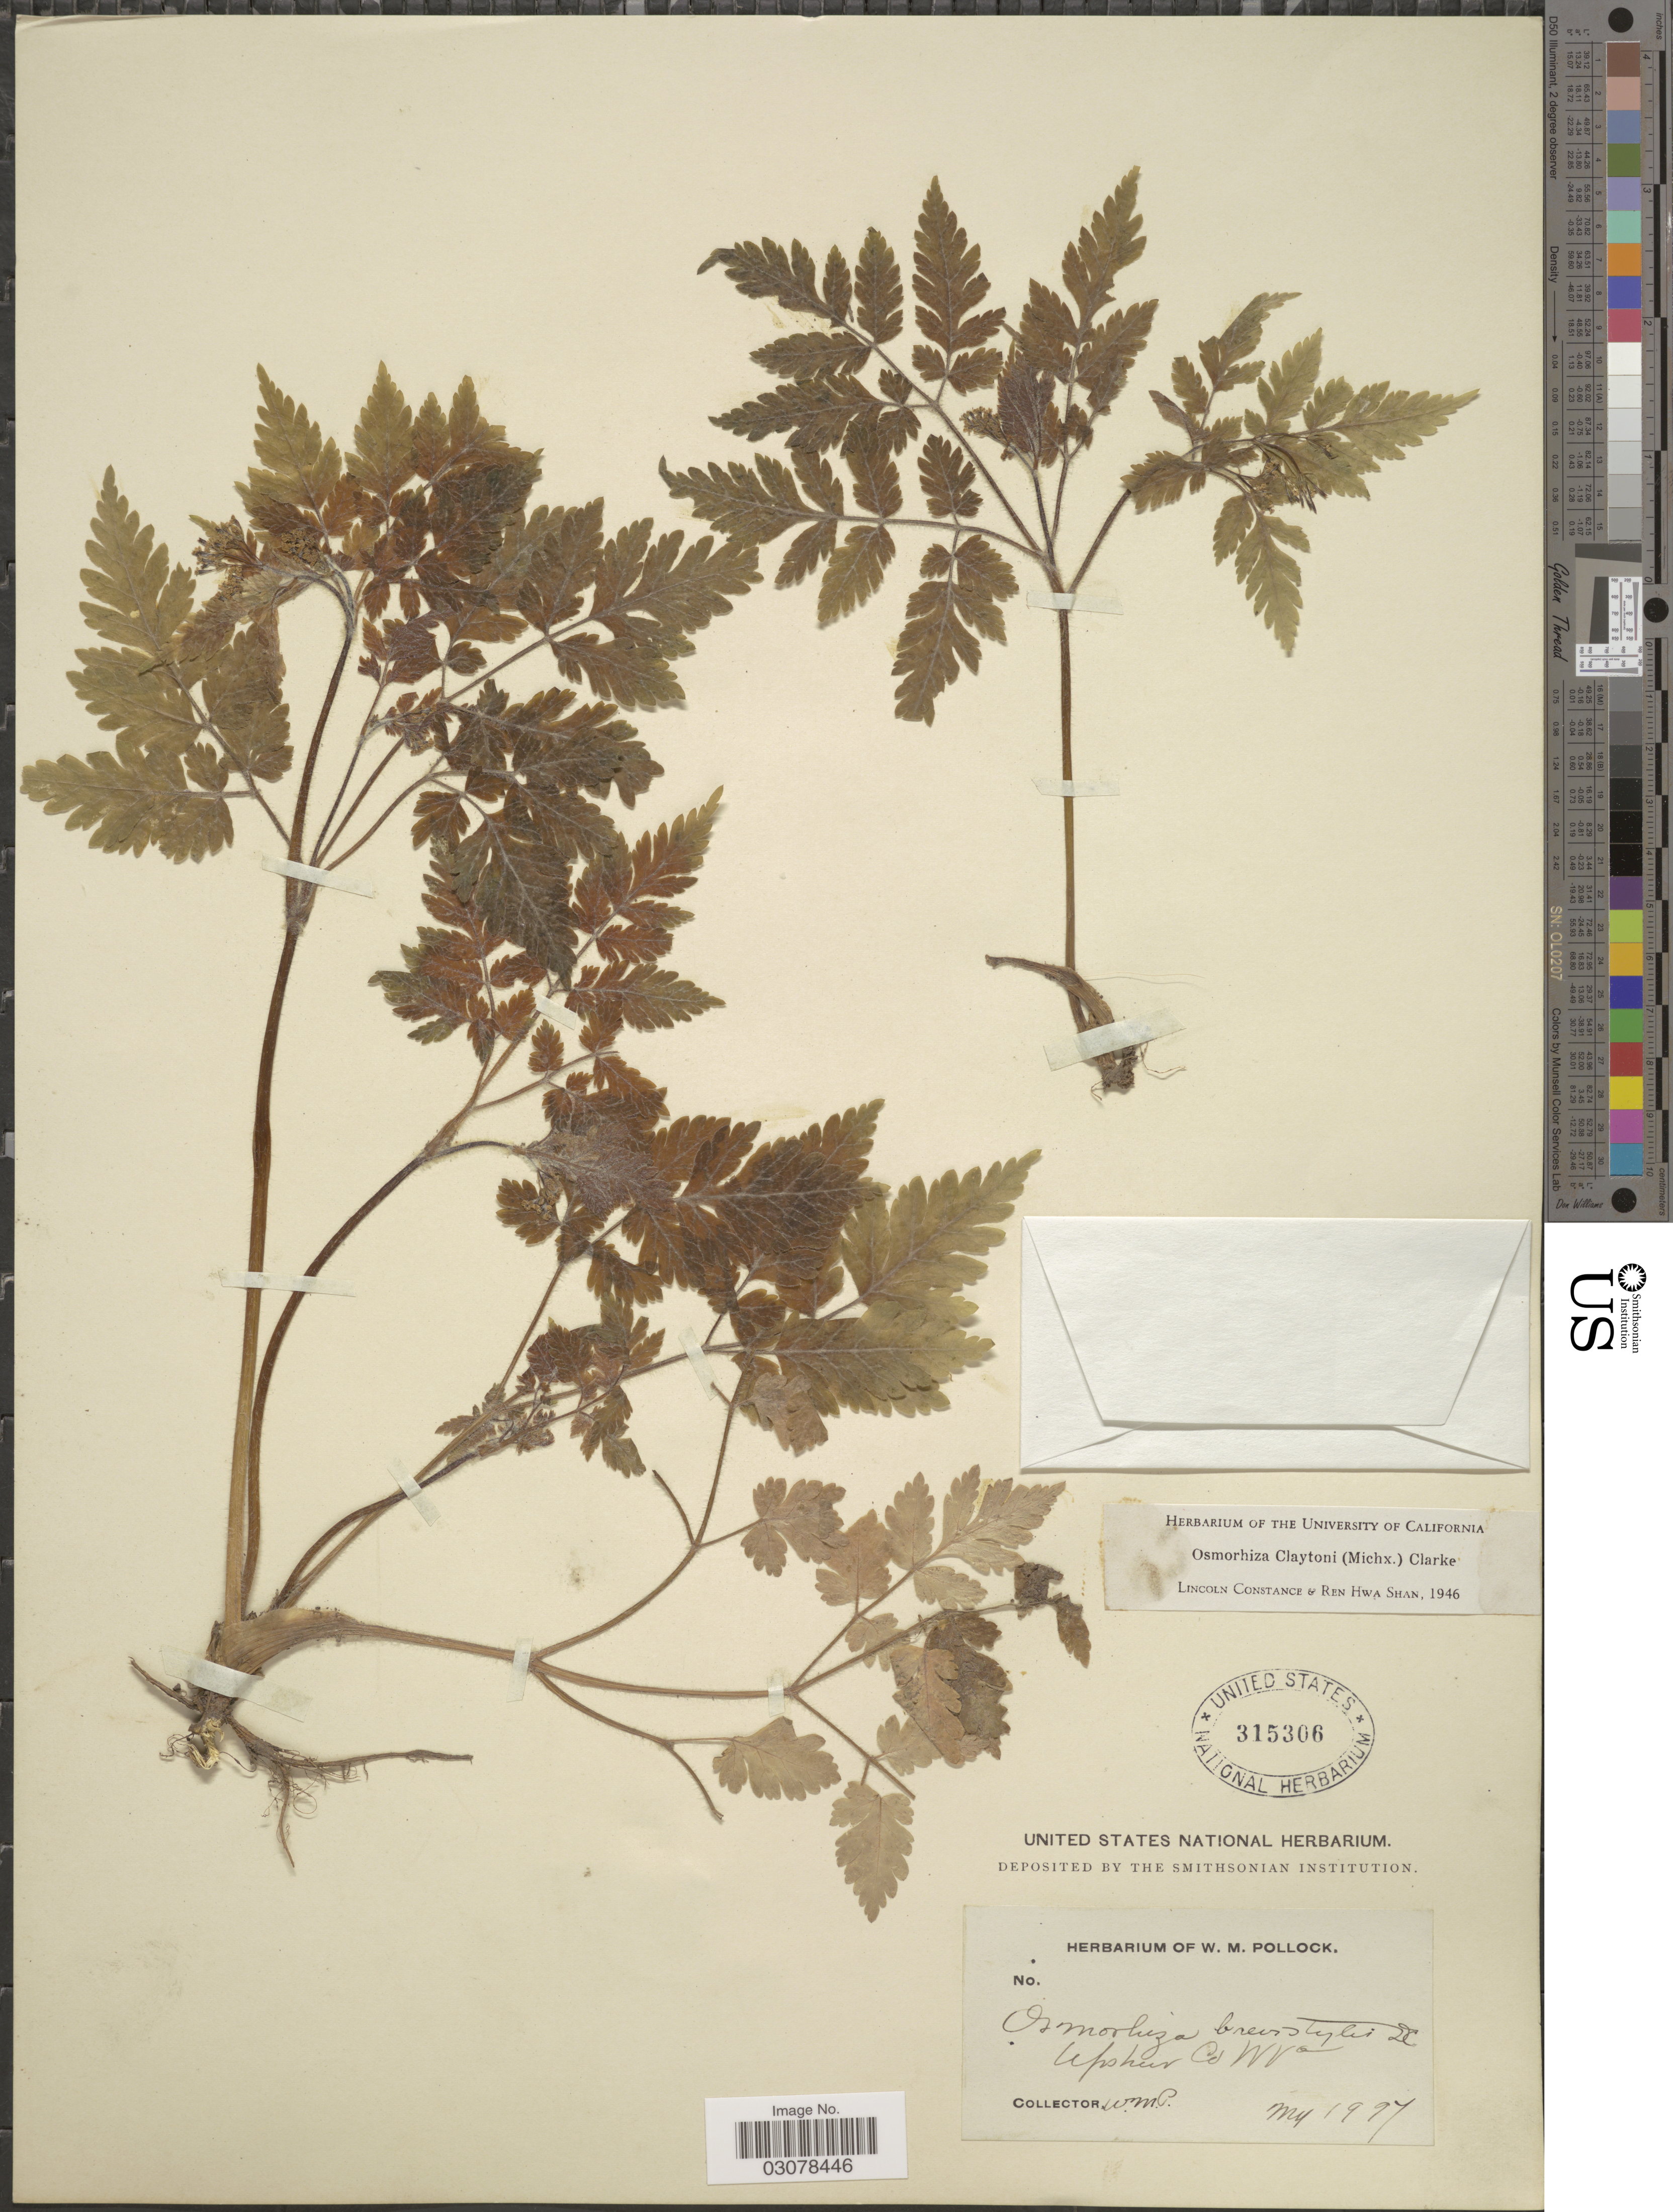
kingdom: Plantae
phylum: Tracheophyta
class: Magnoliopsida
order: Apiales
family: Apiaceae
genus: Osmorhiza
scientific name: Osmorhiza claytonii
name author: (Michx.) C.B. Clarke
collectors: W. M. Pollock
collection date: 1997-05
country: United States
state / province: West Virginia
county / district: Upshur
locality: WVa.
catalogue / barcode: US 315306